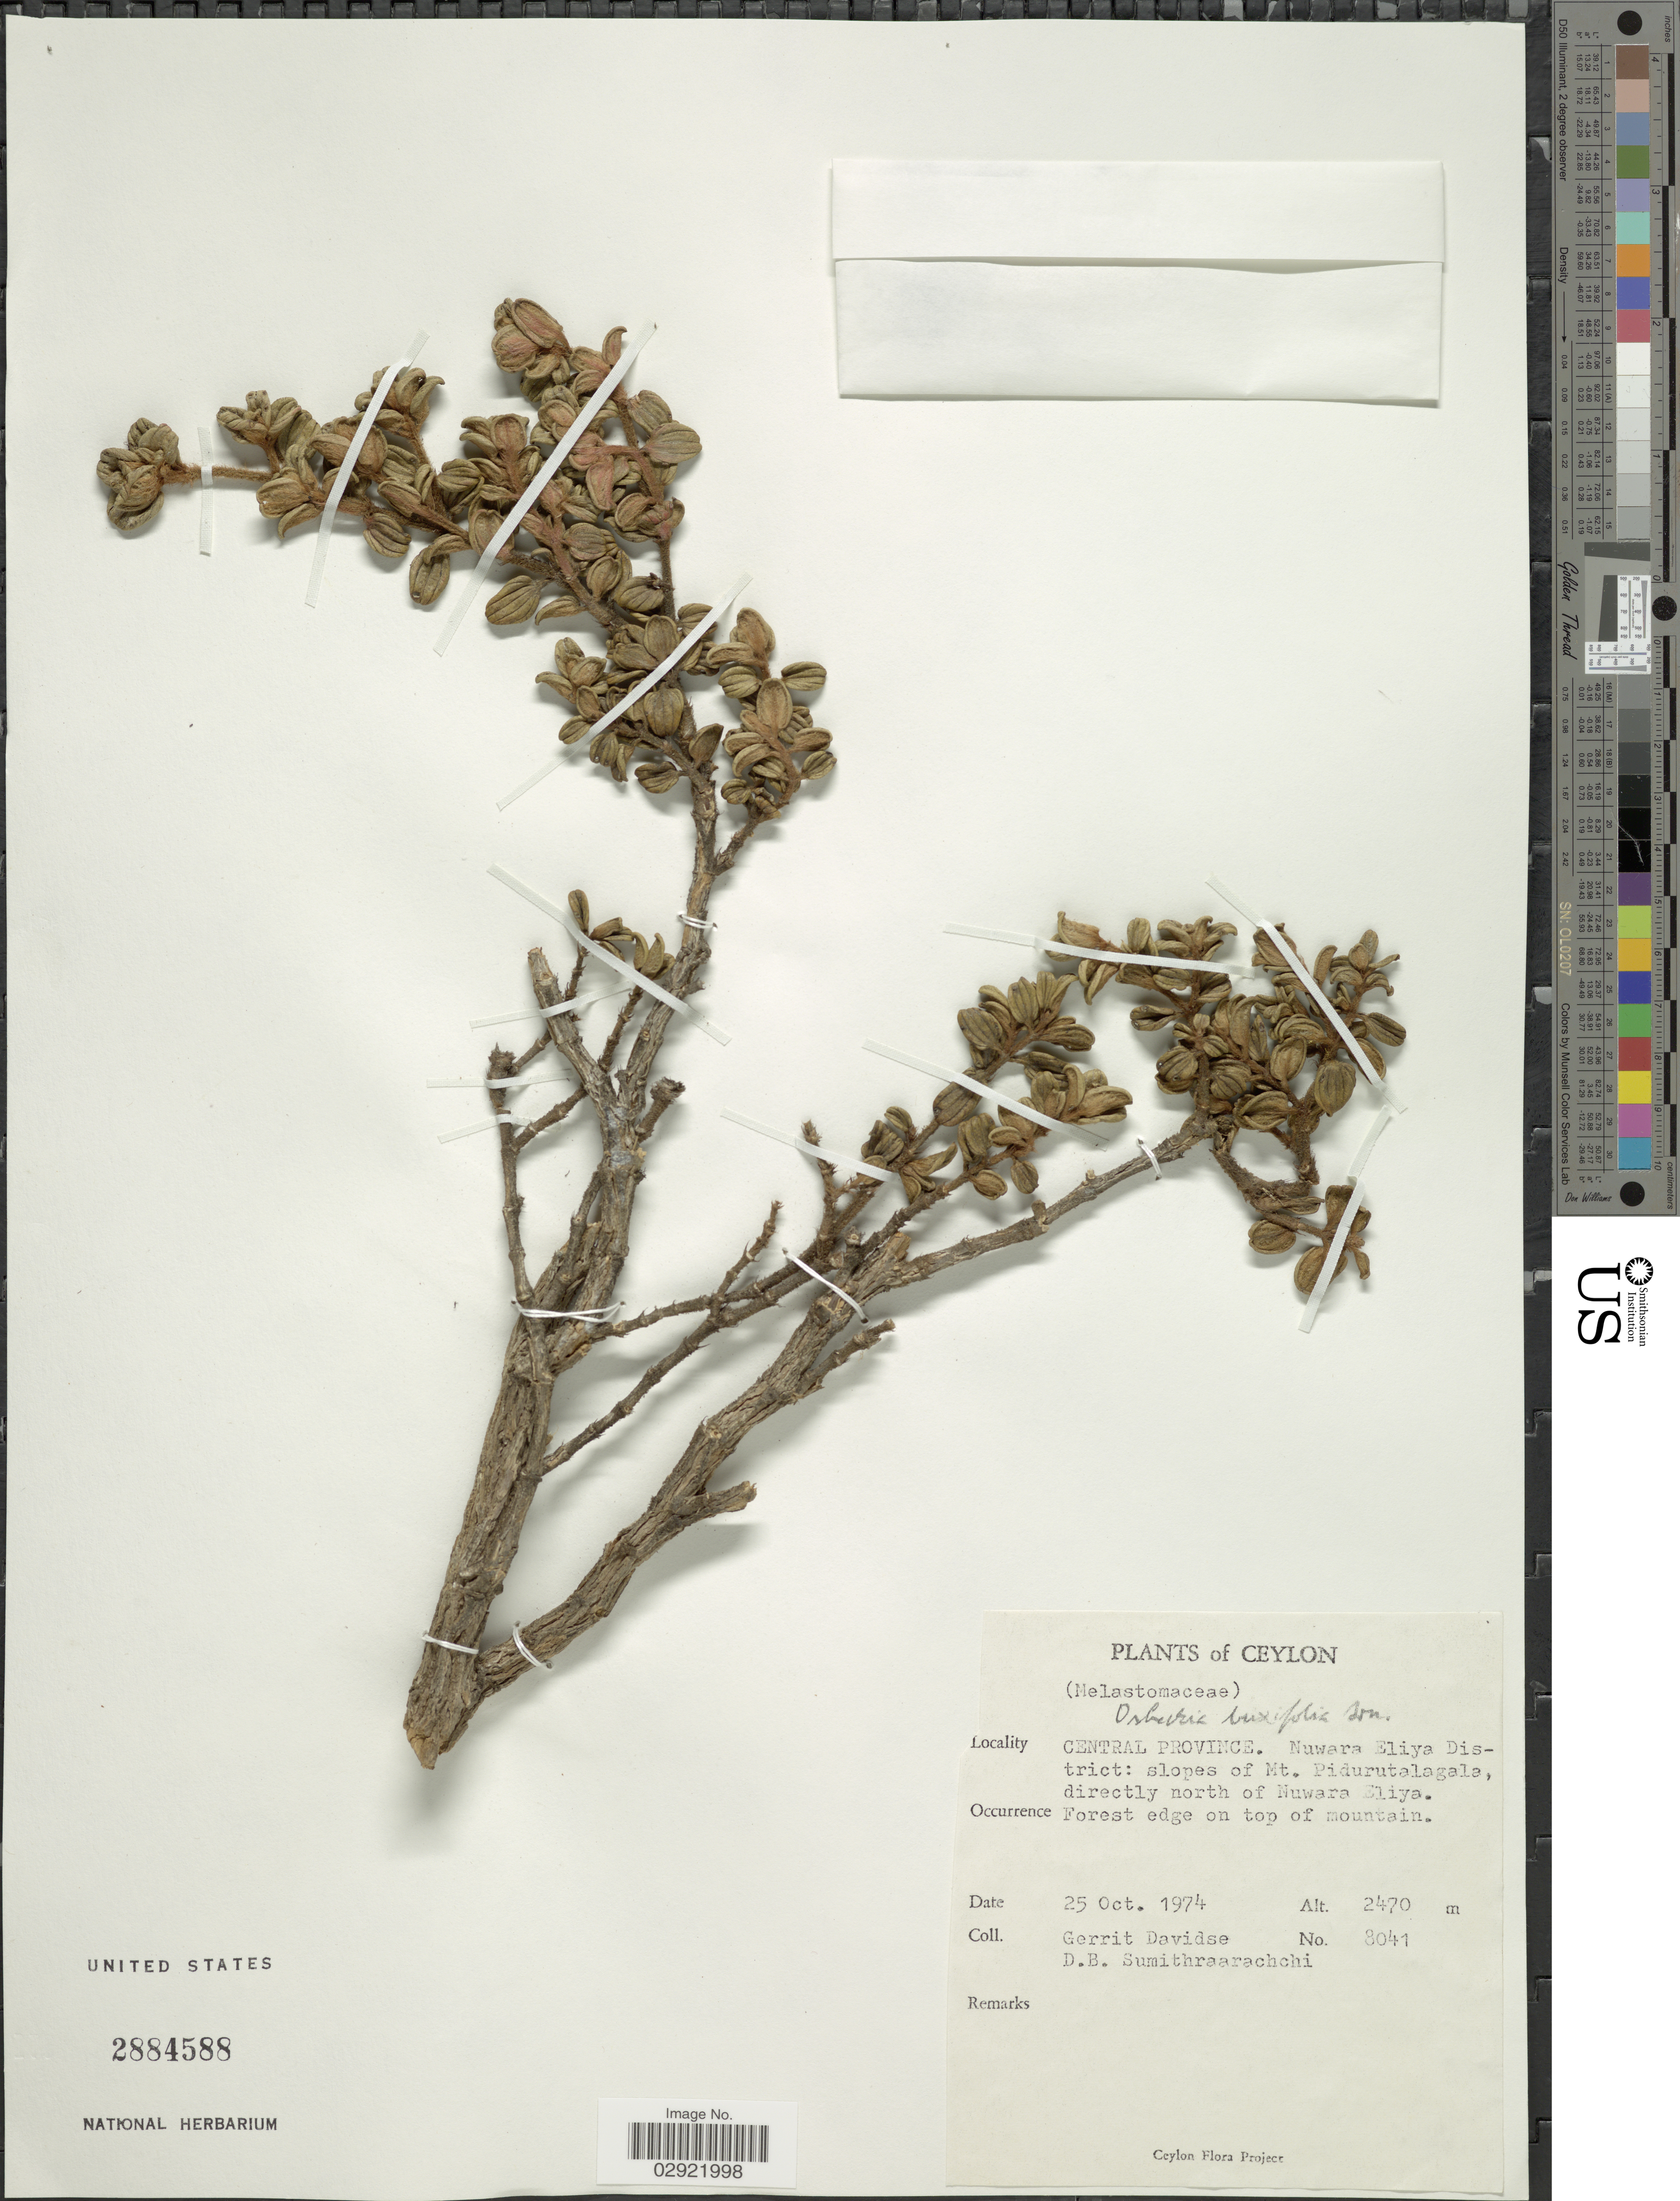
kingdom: Plantae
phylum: Tracheophyta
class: Magnoliopsida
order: Myrtales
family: Melastomataceae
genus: Osbeckia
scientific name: Osbeckia buxifolia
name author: Arn.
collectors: G. Davidse & D. B. Sumithraarachchi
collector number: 8041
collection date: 1974-10-25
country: Sri Lanka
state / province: Central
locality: Ceylon. Nuwara Eliya District: slopes of Mt. Pidurutalagala, directly north of Nuwara Eliya.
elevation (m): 2470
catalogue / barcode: US 2884588